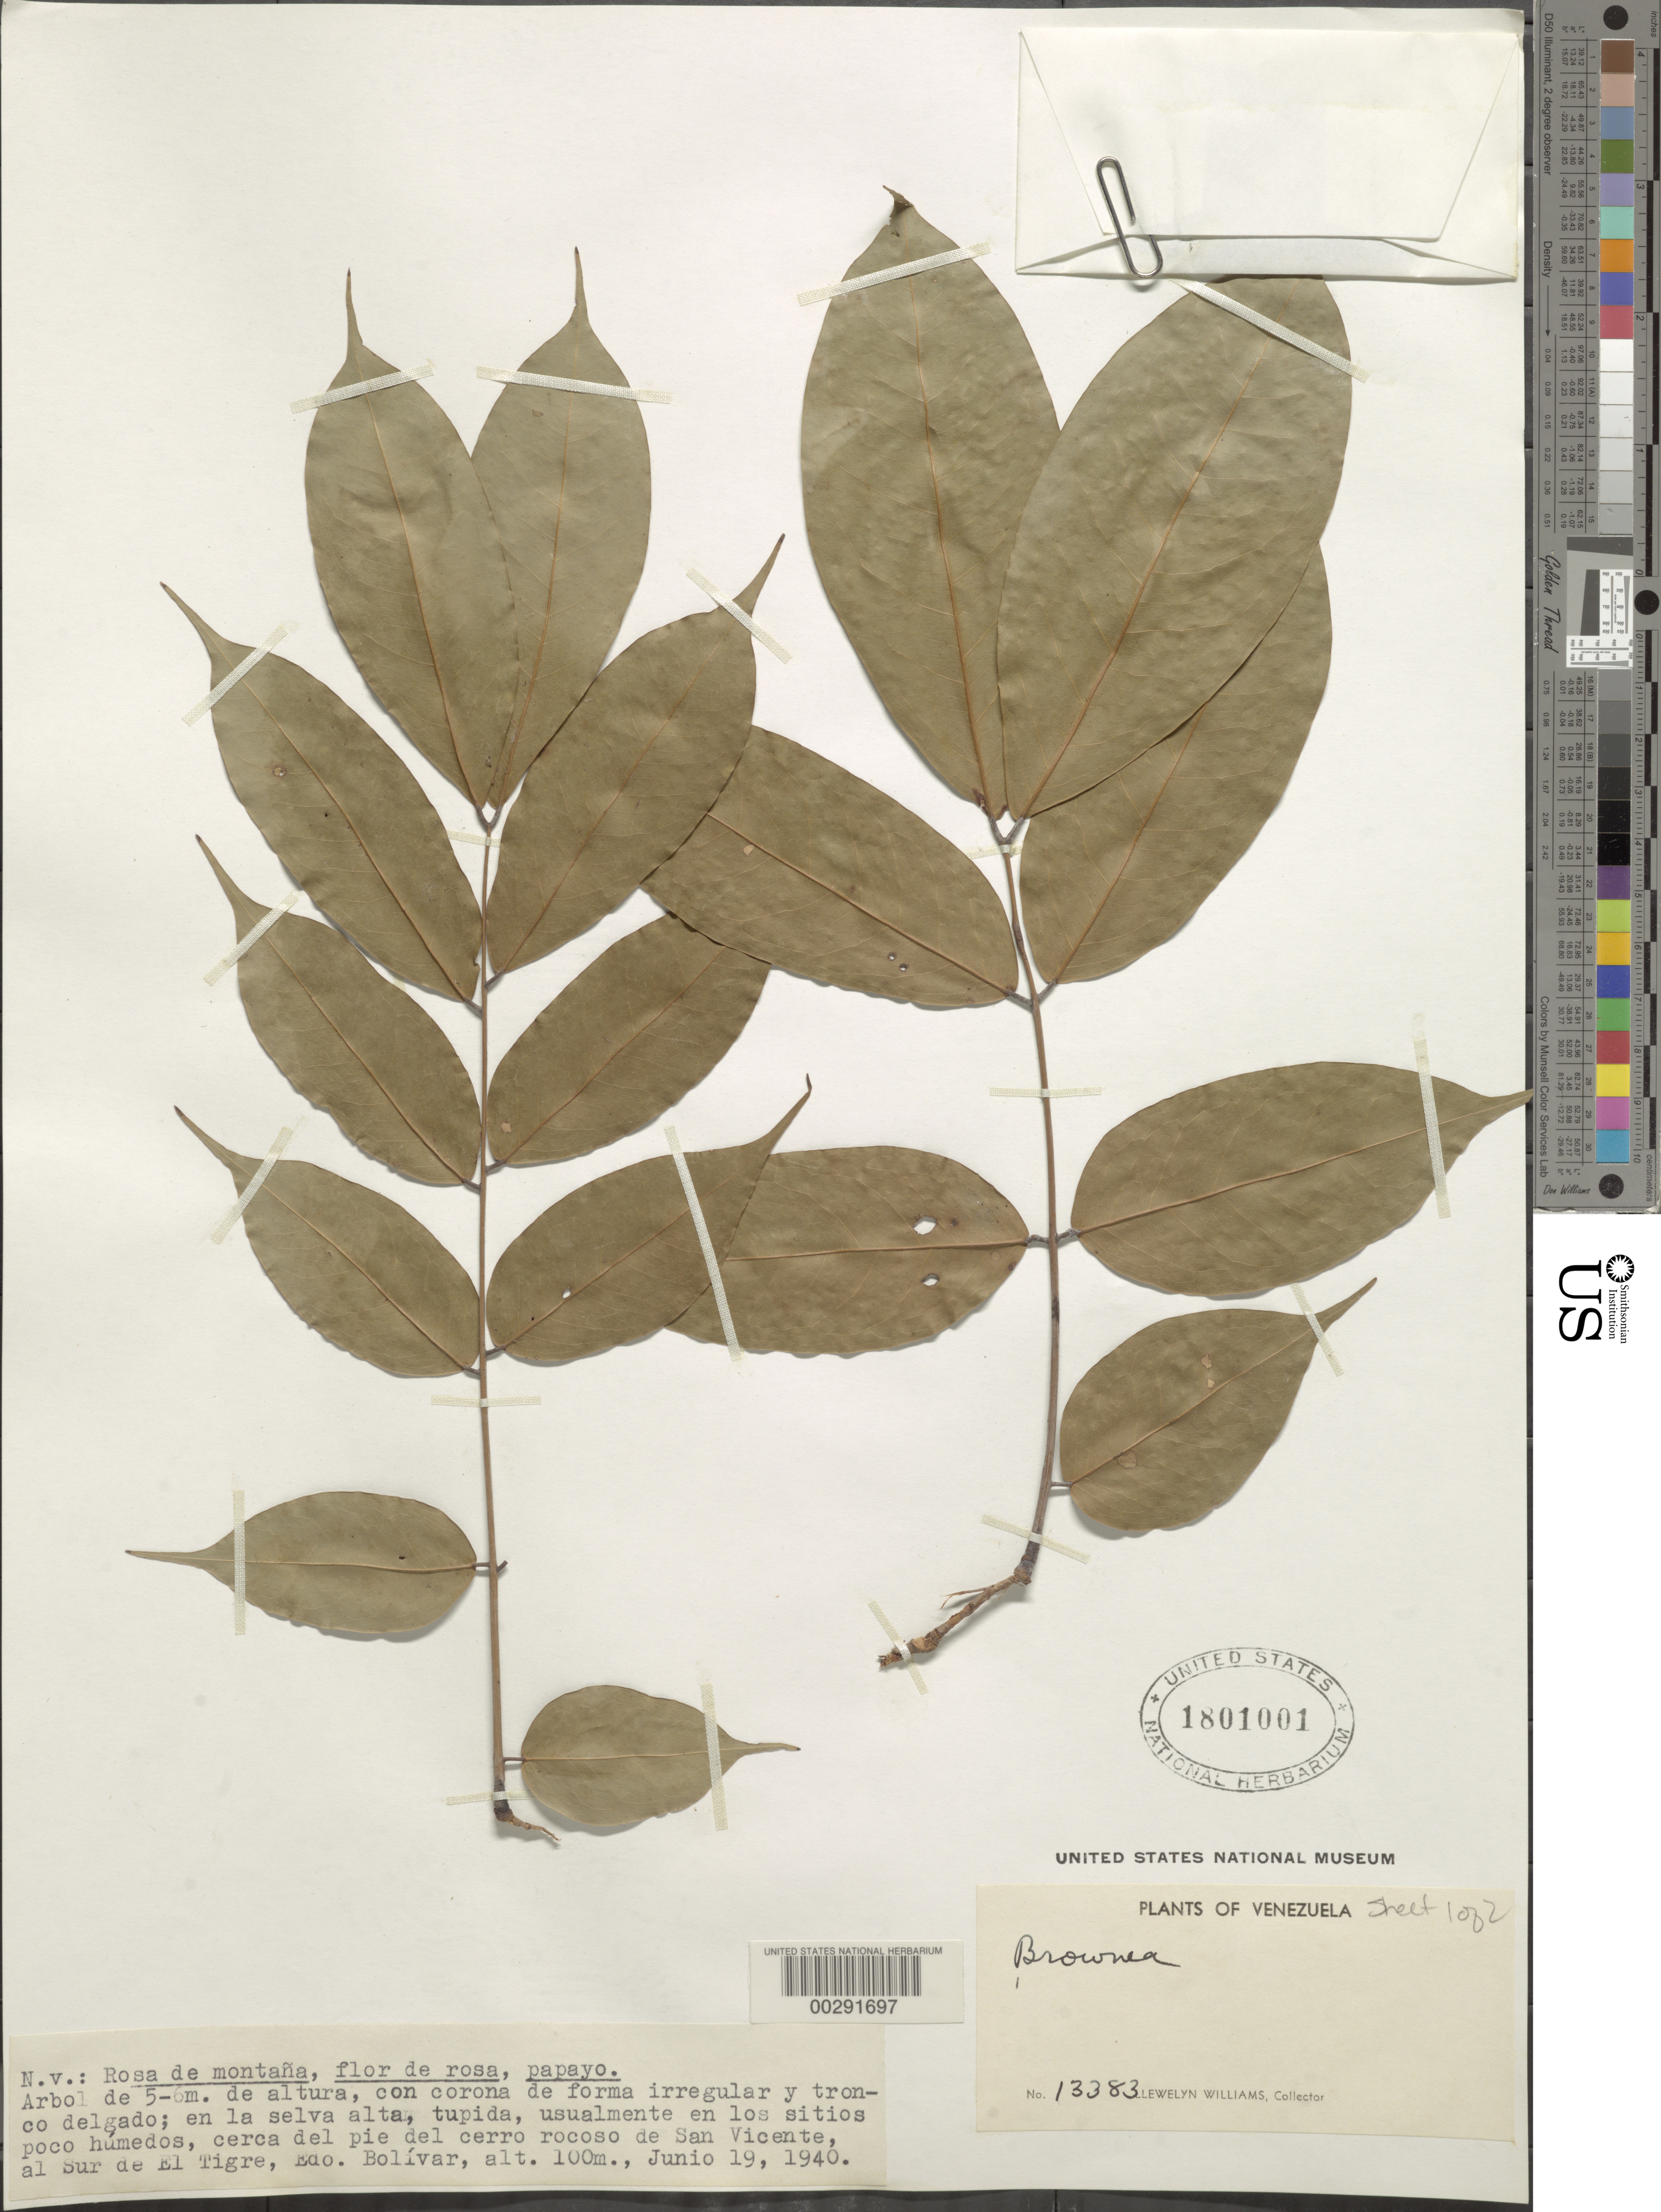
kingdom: Plantae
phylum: Tracheophyta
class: Magnoliopsida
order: Fabales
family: Fabaceae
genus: Brownea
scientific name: Brownea sp.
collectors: Ll. Williams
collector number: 13383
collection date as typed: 19 Jun 1940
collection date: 1940-06-19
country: Venezuela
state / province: Bolivar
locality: Near the foot of the rocky hills of san vicente, to the sur de el tigre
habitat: In the situation of little moisture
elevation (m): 100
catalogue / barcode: US 1801001